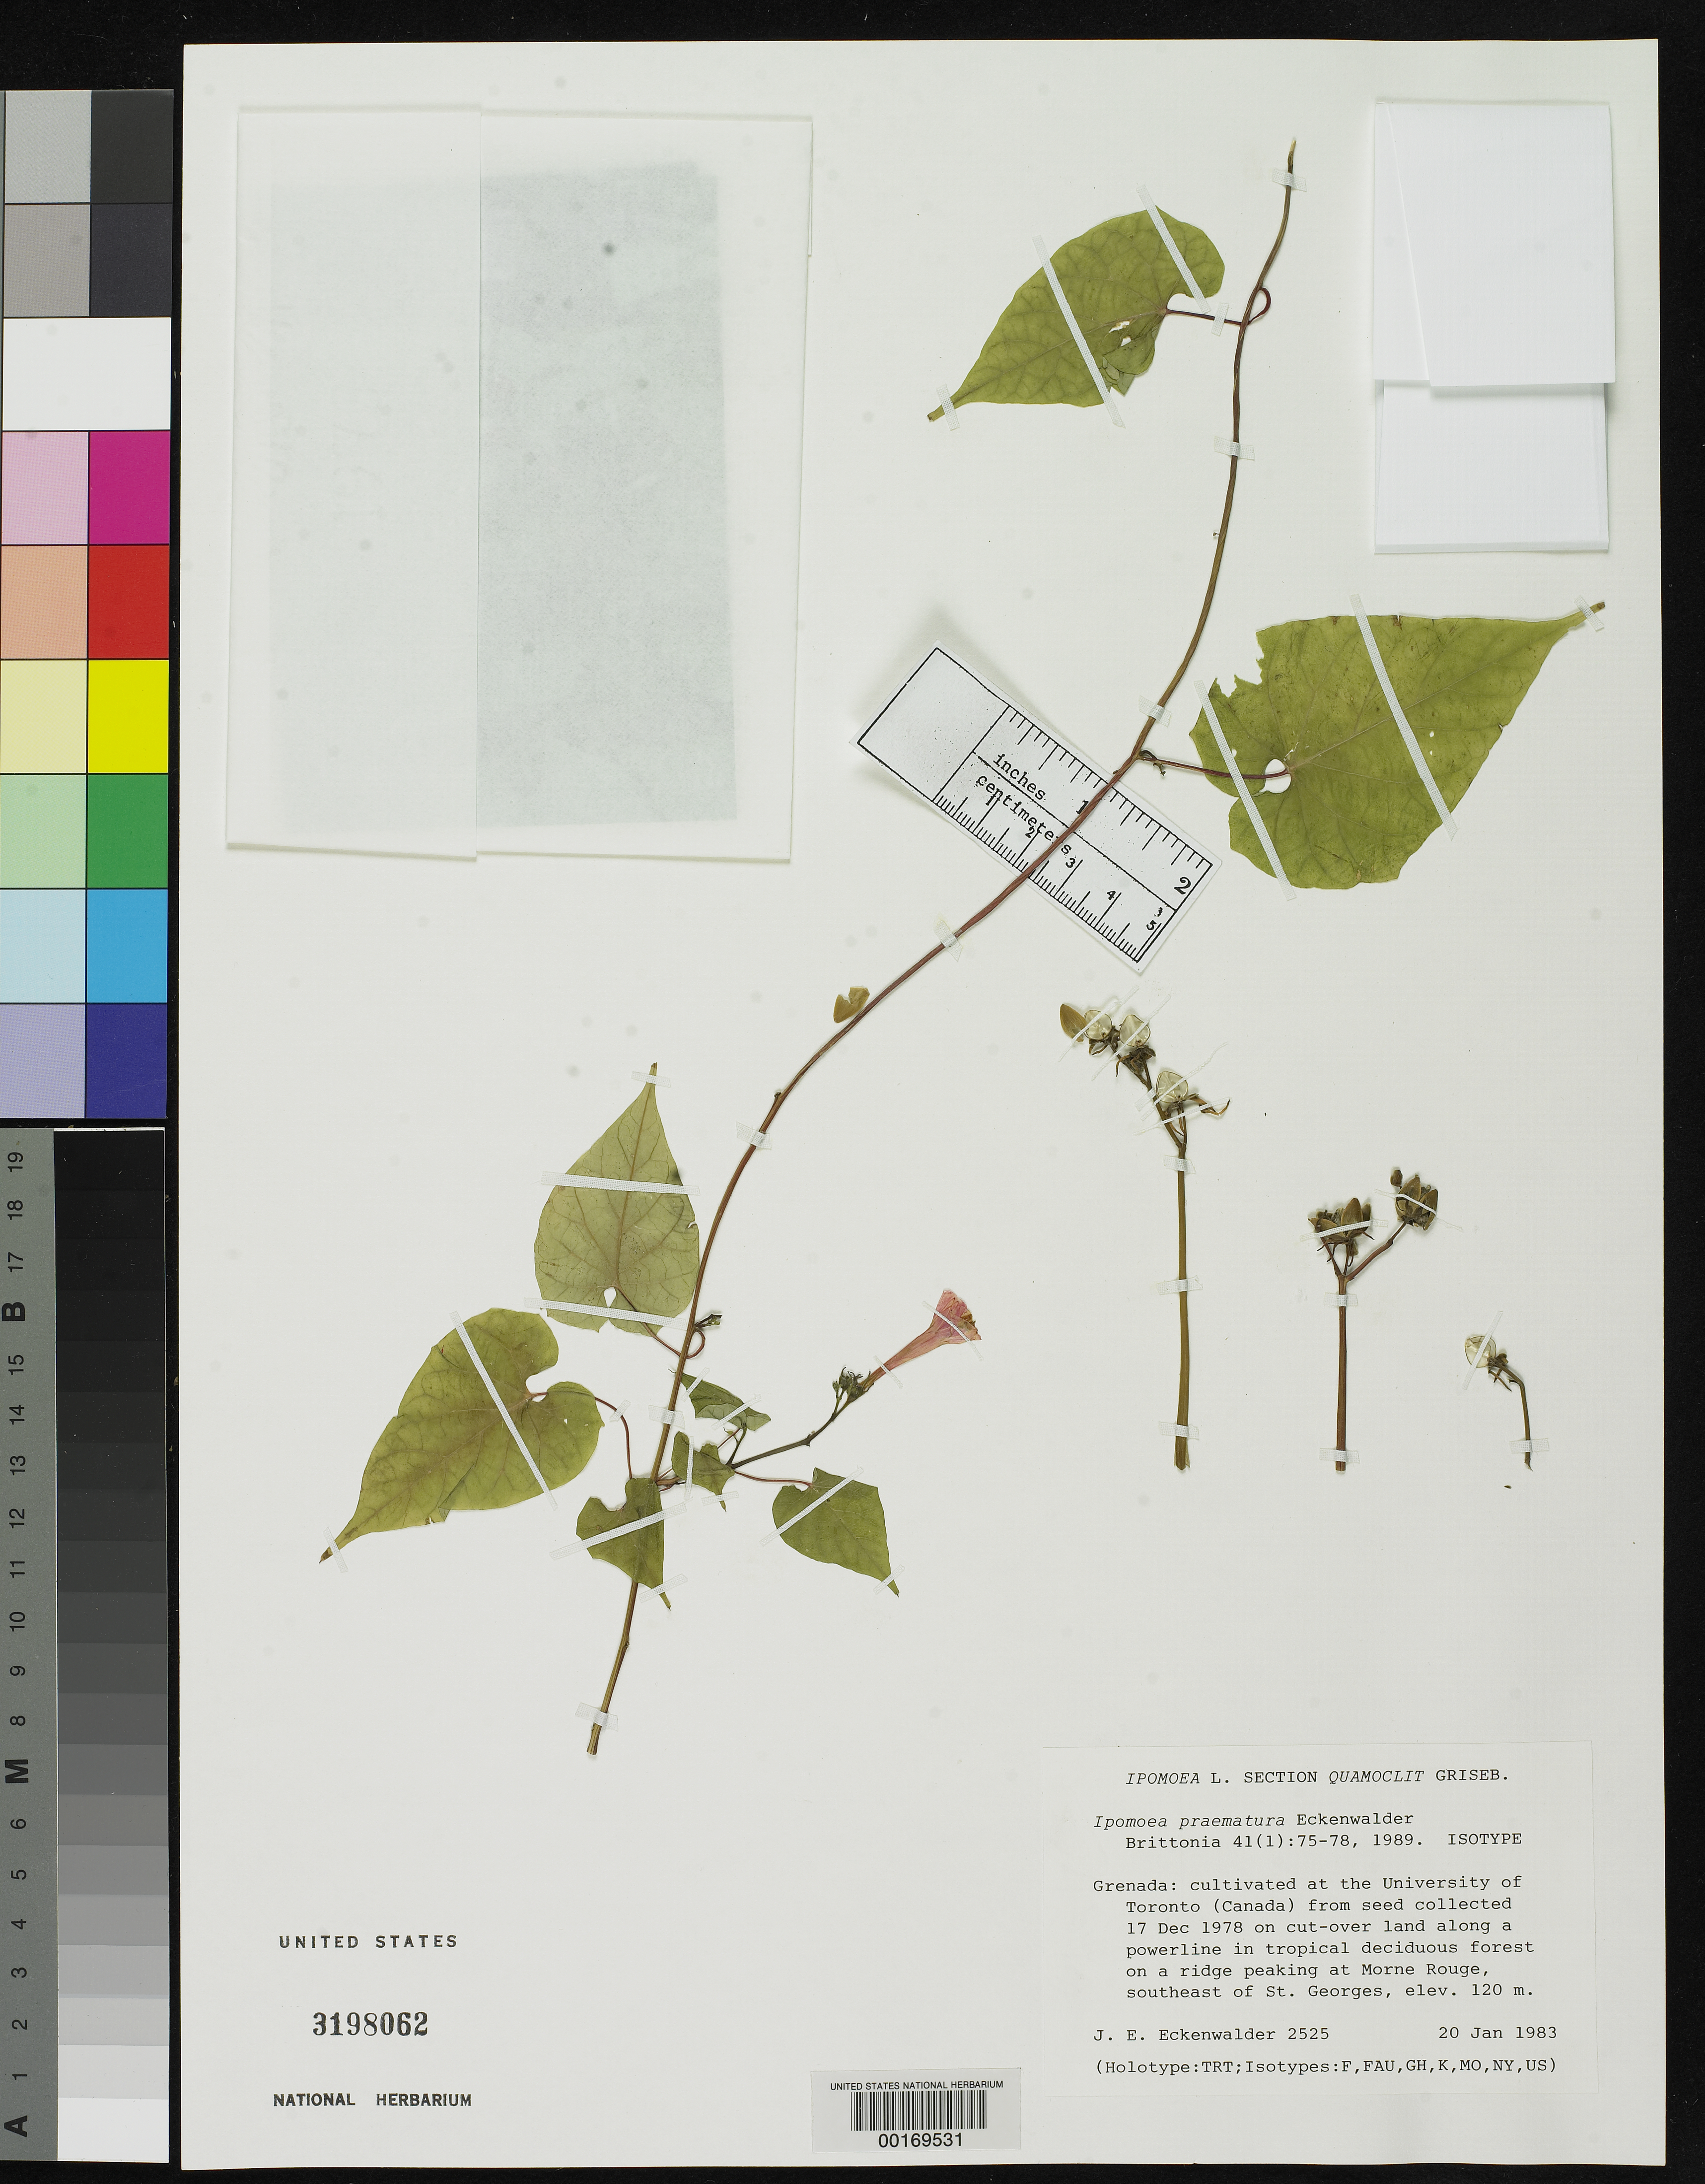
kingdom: Plantae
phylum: Tracheophyta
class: Magnoliopsida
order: Solanales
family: Convolvulaceae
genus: Ipomoea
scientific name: Ipomoea praematura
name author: Eckenw.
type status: Isotype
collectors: J. Eckenwalder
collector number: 2525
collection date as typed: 20 Jan 1983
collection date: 1983-01-20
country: Grenada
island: Windward Is.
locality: SE of St. Georges, along a power line in tropical deciduous forest on ridge peaking at Morne Rouge.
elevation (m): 120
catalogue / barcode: US 3198062